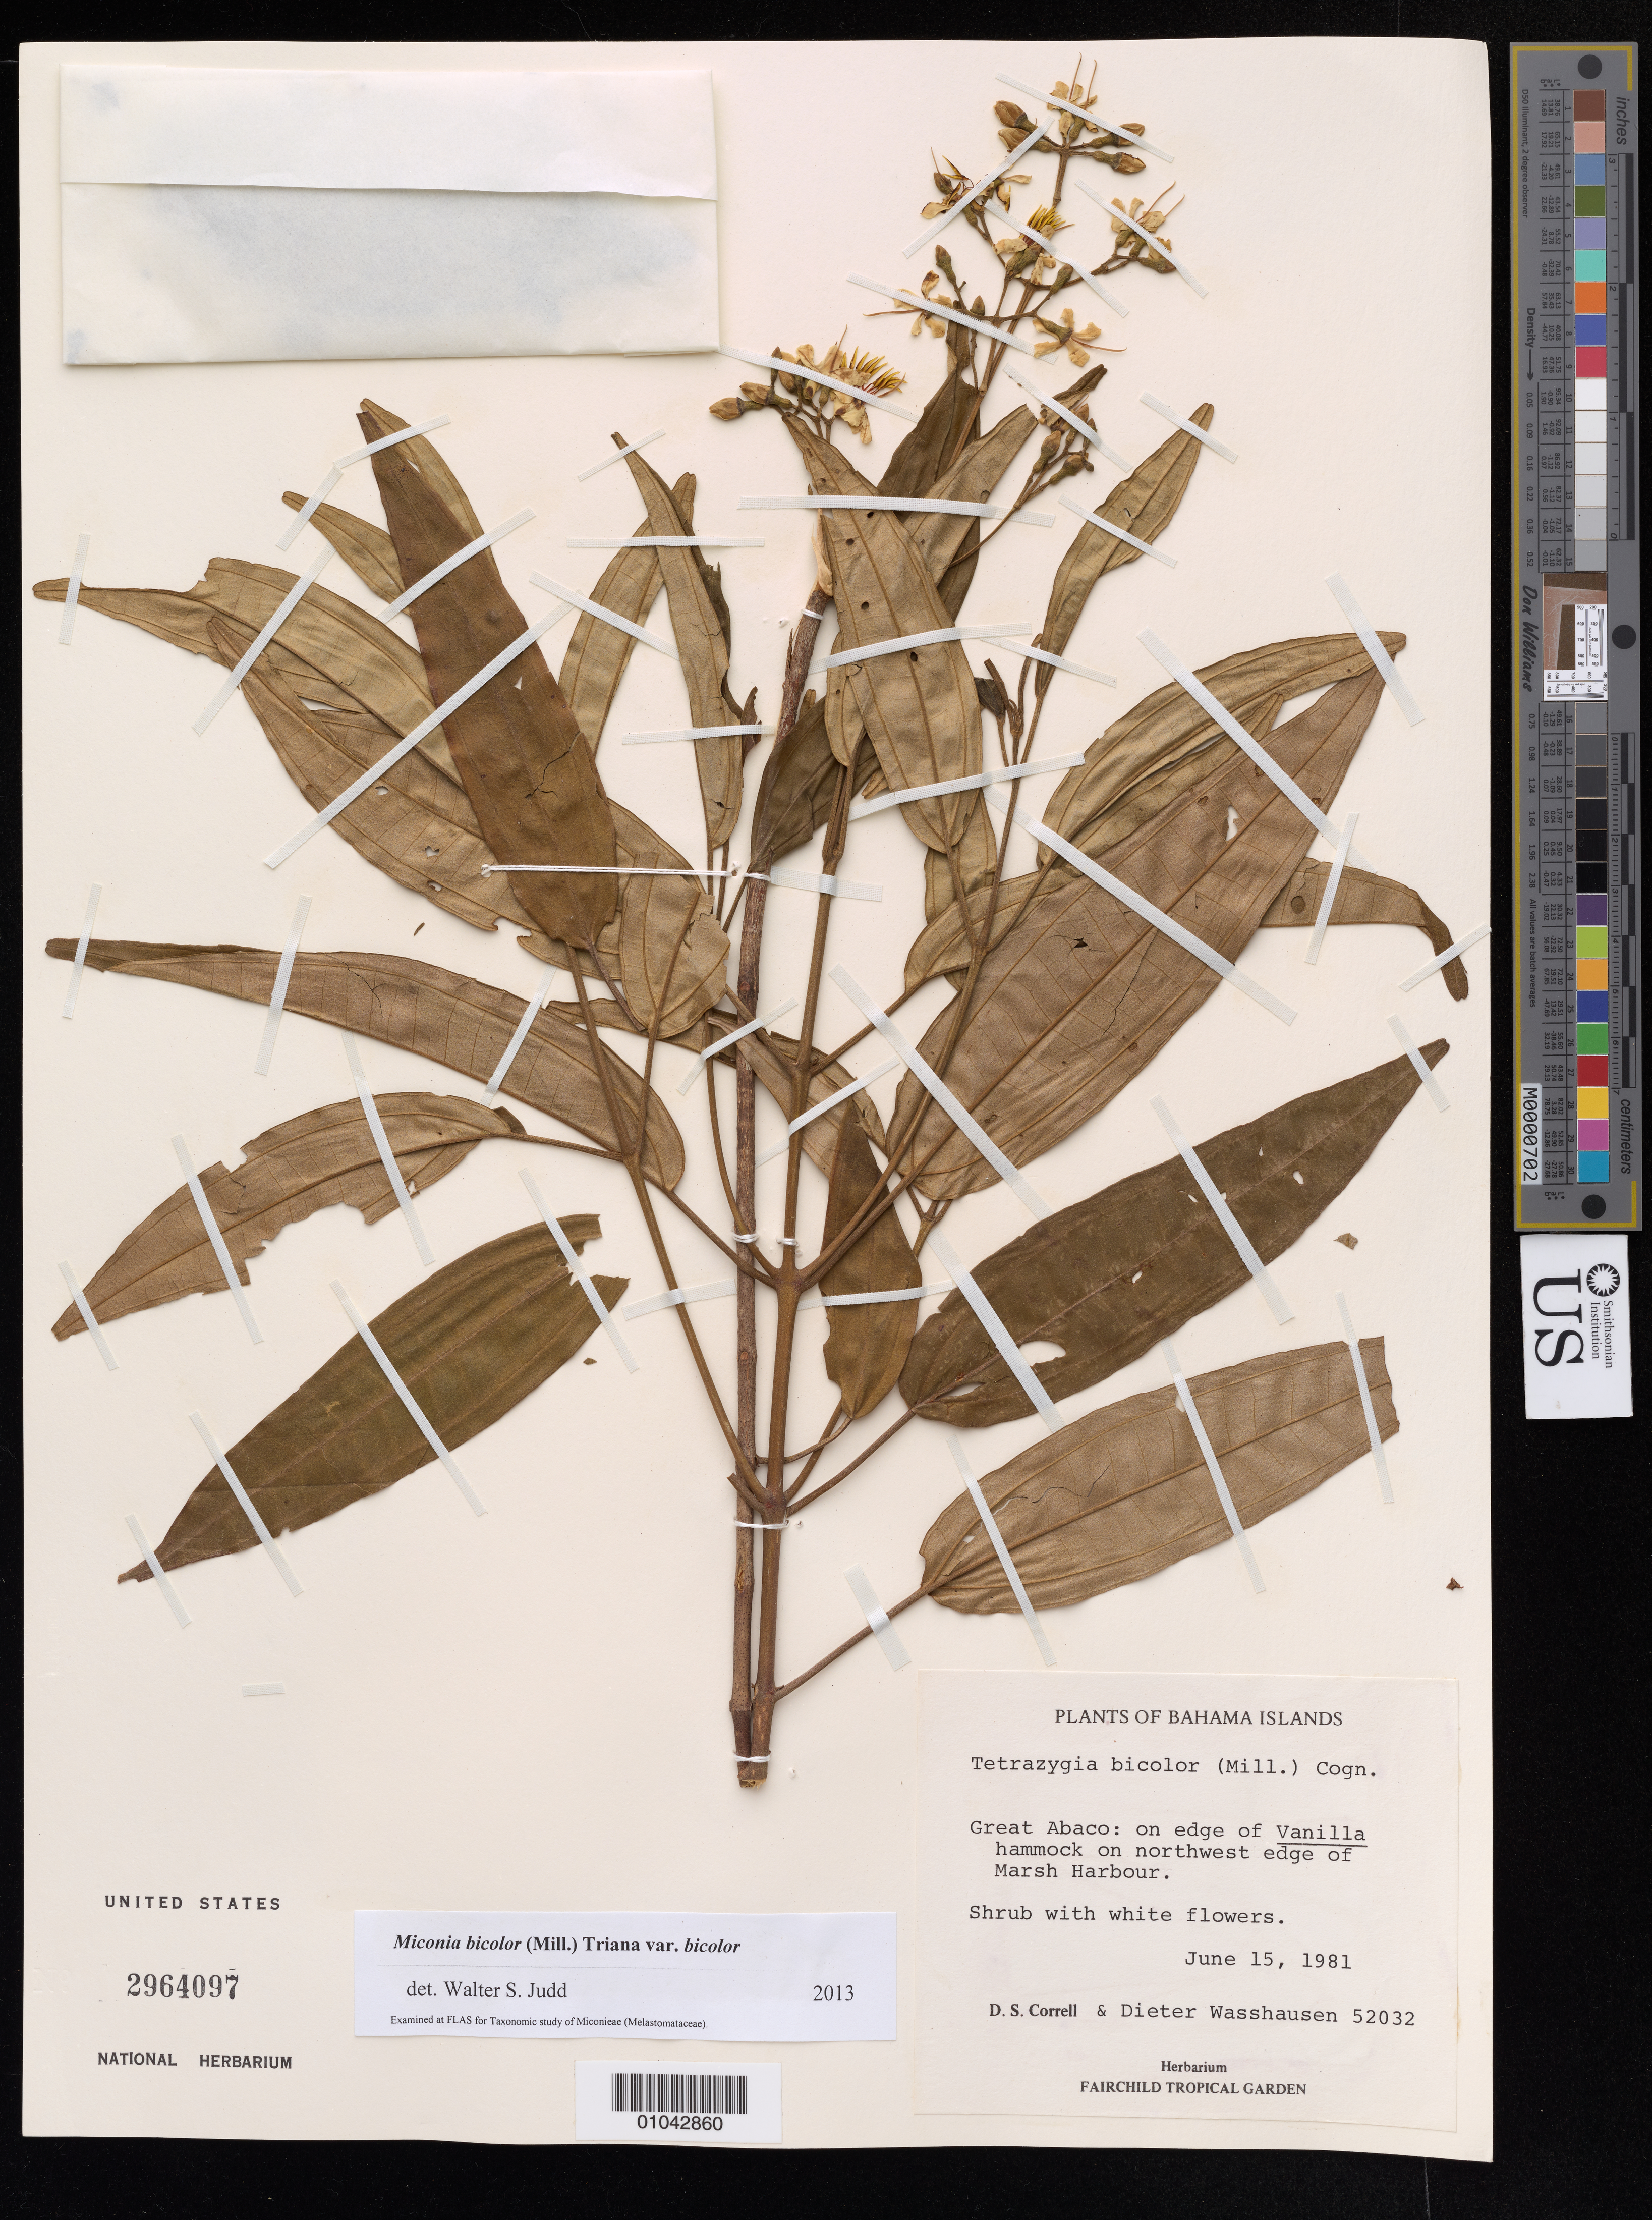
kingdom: Plantae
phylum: Tracheophyta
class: Magnoliopsida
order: Myrtales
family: Melastomataceae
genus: Miconia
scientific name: Miconia bicolor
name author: (Mill.) Triana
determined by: Judd, Walter S.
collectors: D. S. Correll & D. C. Wasshausen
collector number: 52032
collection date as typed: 15 Jun 1981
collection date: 1981-06-15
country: Bahamas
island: Great Abaco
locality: NW edge of Marsh Harbour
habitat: On edge of Vanilla hammock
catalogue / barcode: US 2964097